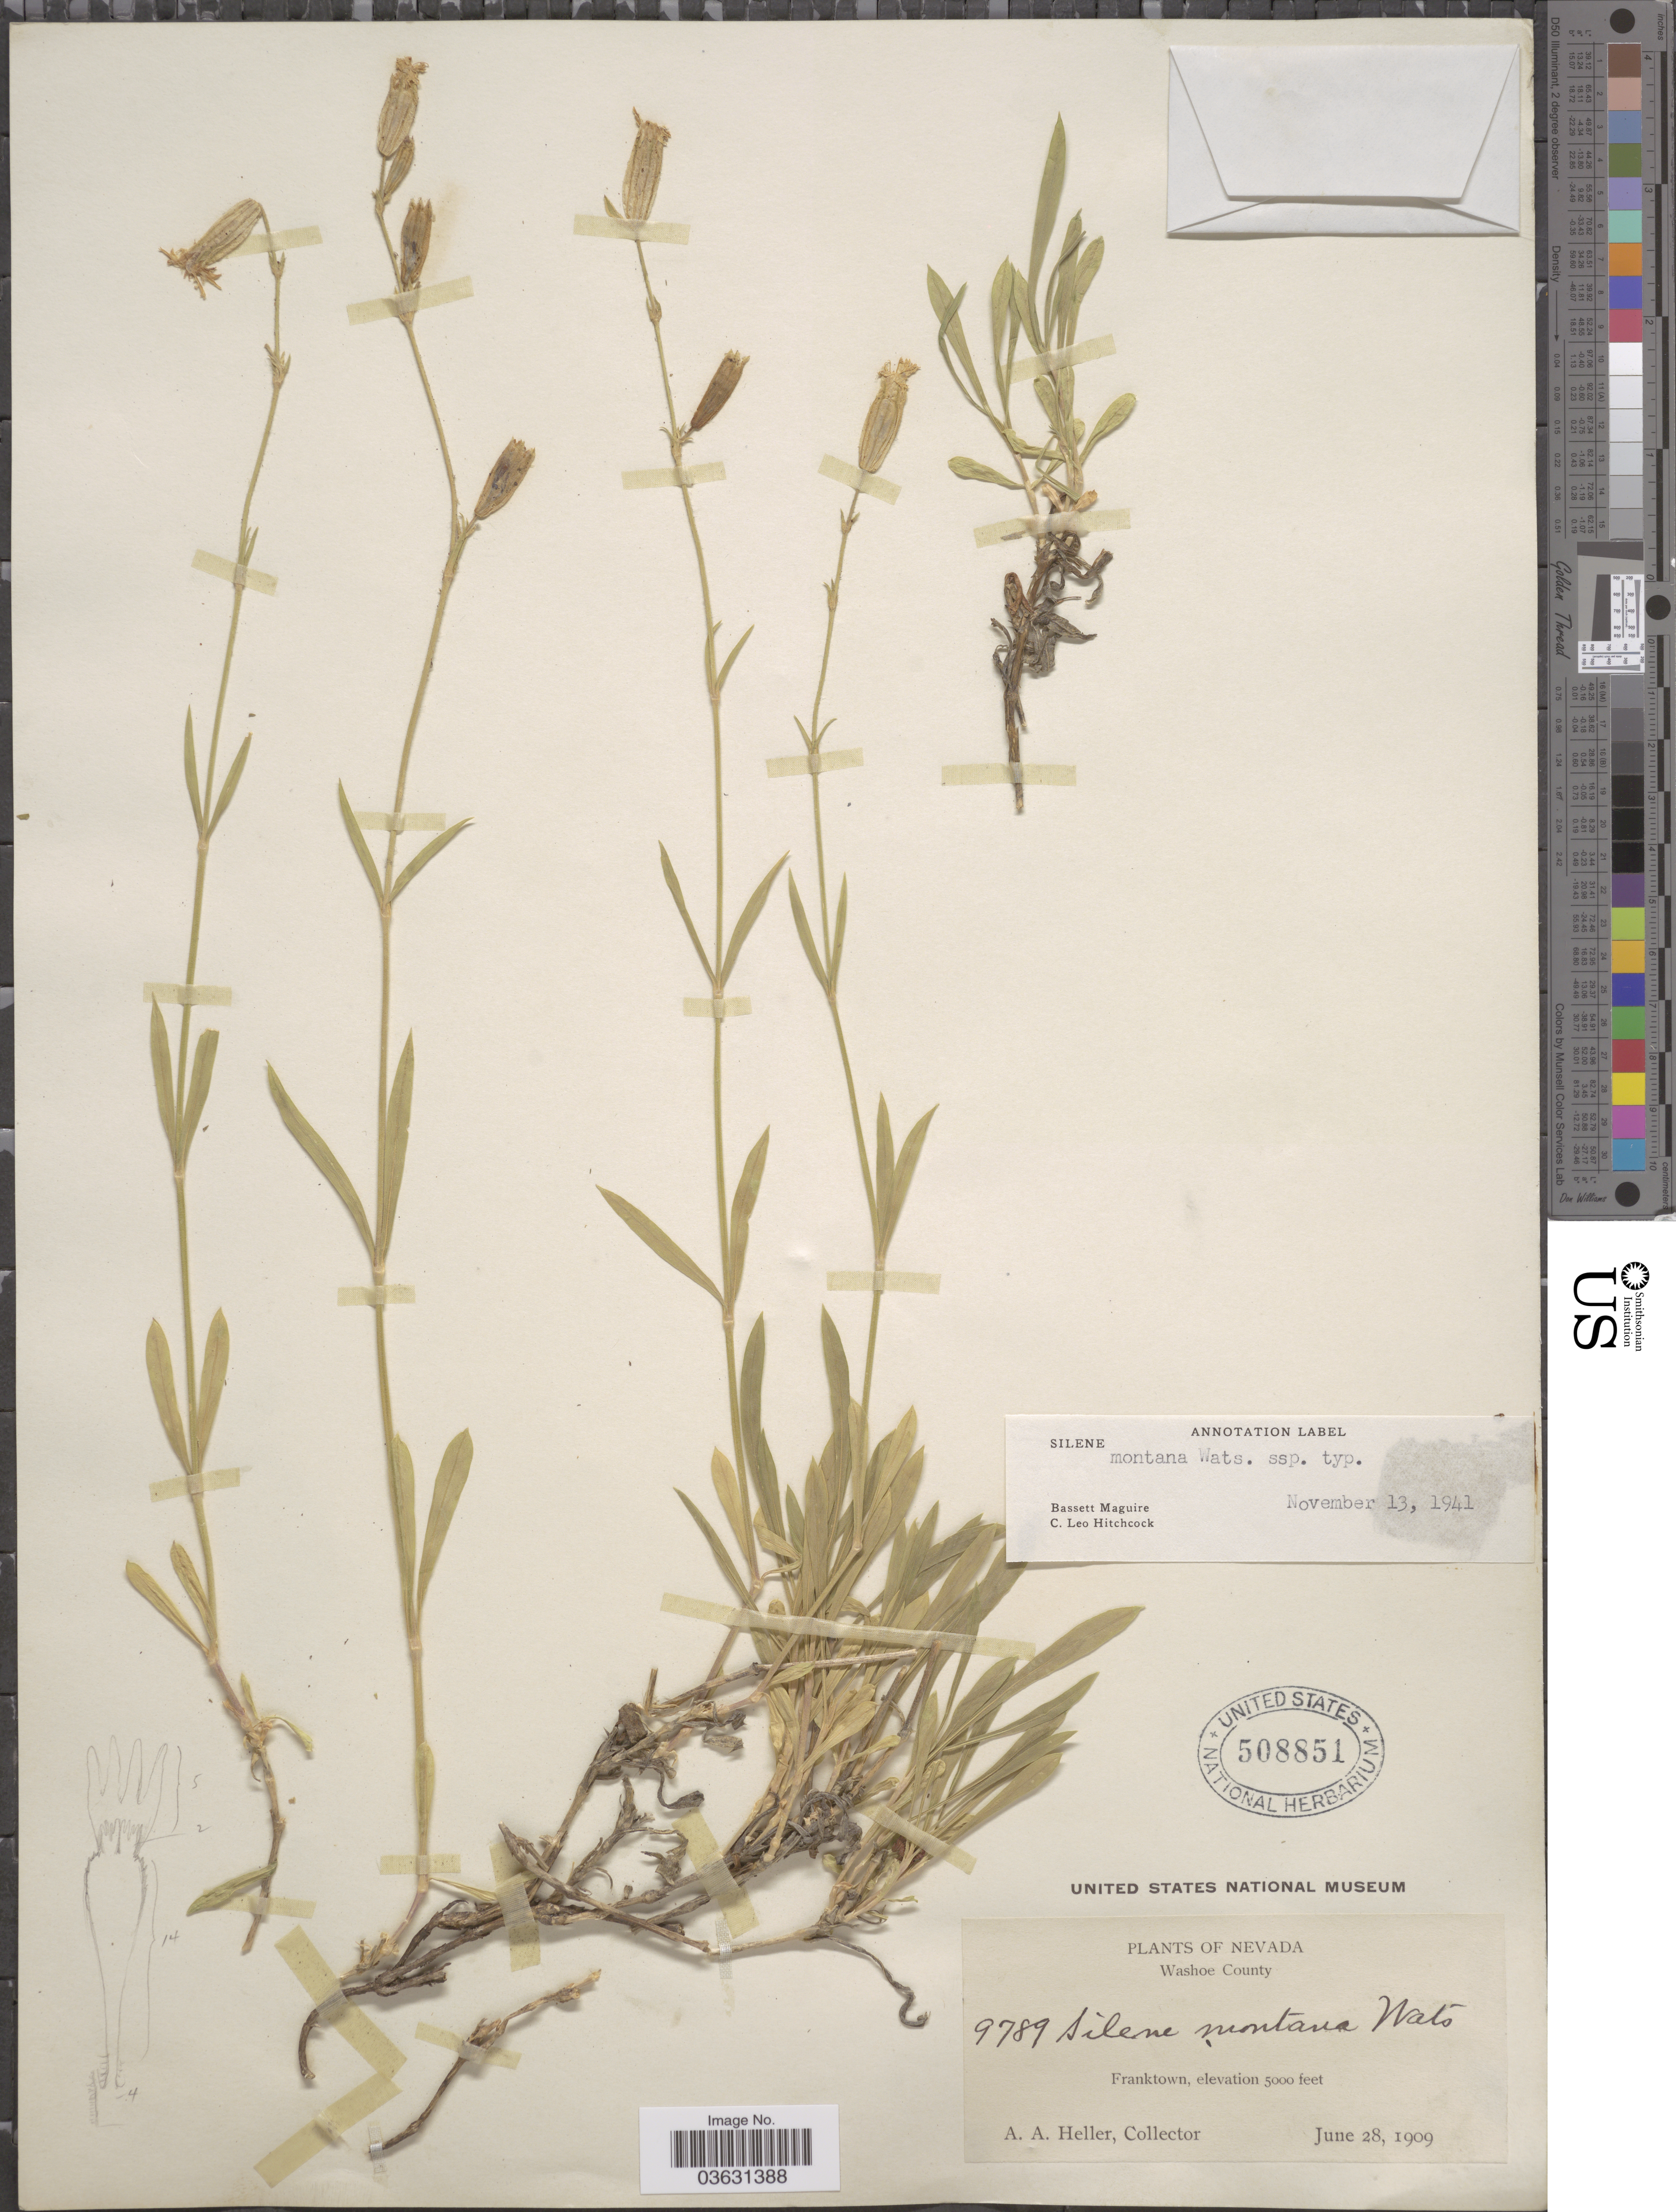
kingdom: Plantae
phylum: Tracheophyta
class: Magnoliopsida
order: Caryophyllales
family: Caryophyllaceae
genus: Silene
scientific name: Silene montana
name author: Arrond.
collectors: A. A. Heller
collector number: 9789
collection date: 1909-06-28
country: United States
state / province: Nevada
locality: Washoe County. Franktown.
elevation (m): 1524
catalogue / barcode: US 508851